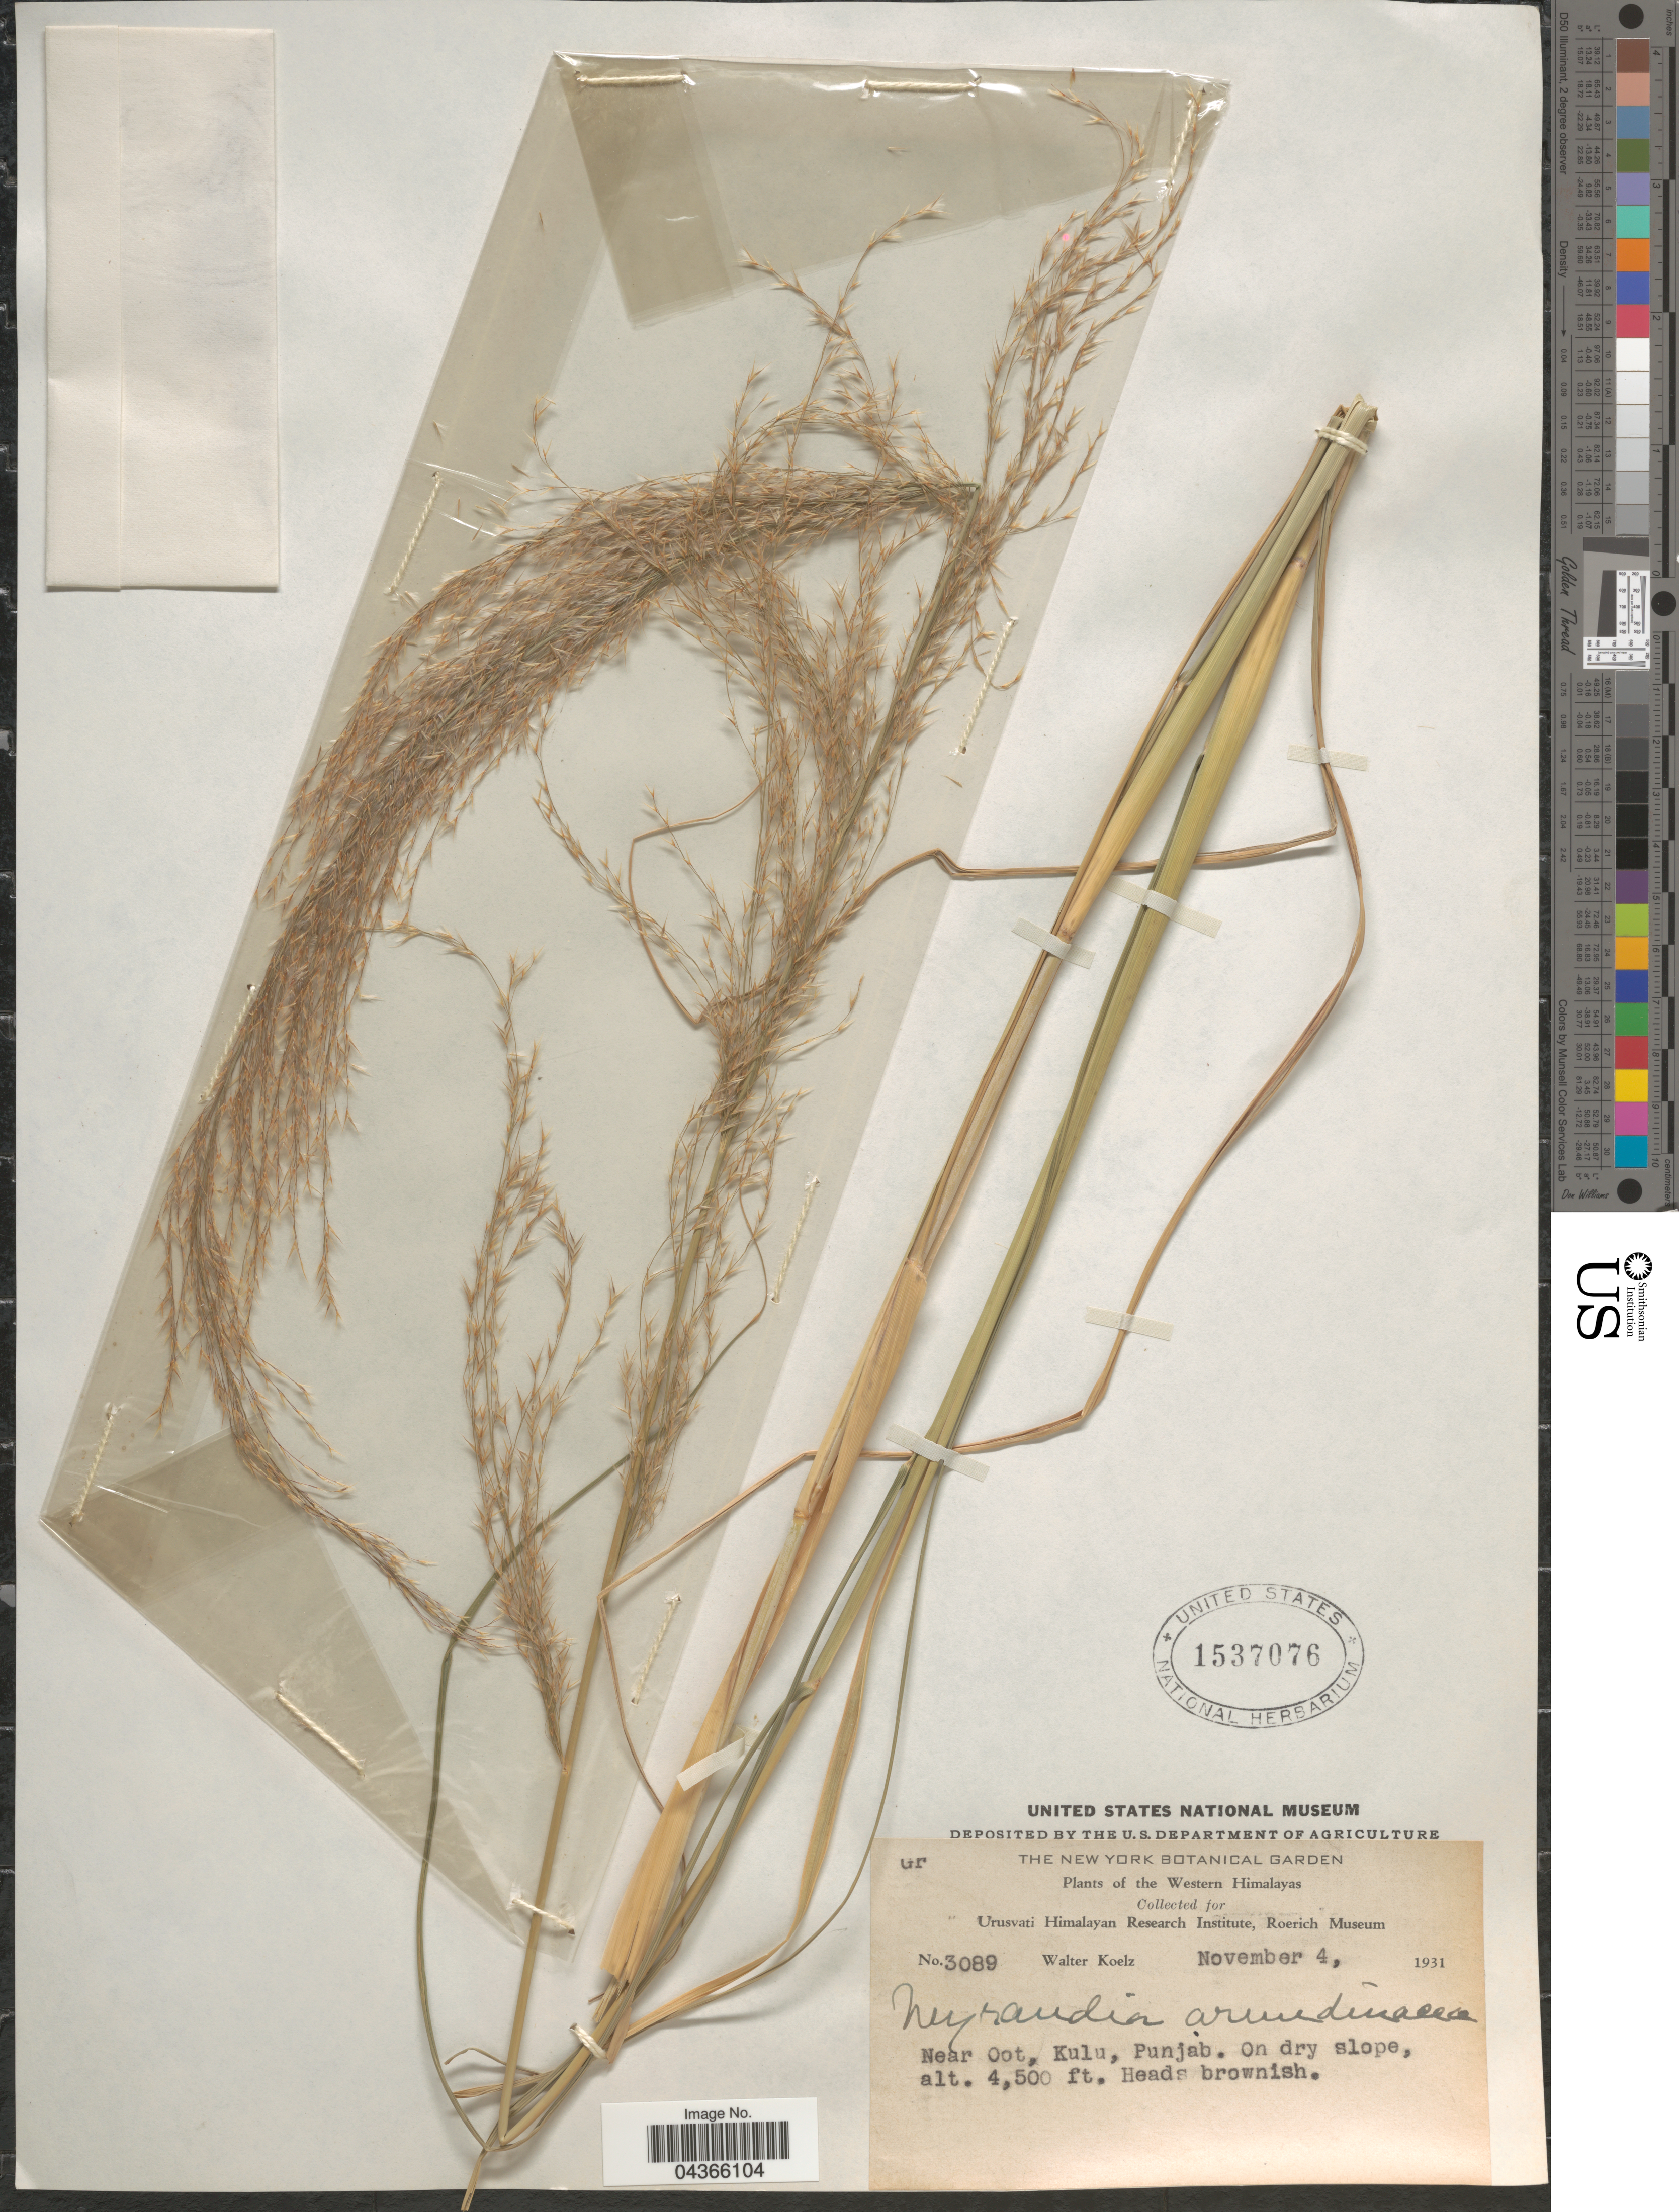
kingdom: Plantae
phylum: Tracheophyta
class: Liliopsida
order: Poales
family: Poaceae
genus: Neyraudia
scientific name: Neyraudia arundinacea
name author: (L.) Henr.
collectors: W. N. Koelz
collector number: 3089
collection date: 1931-11-04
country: India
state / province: Himachal Pradesh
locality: The Western Himalayas. Near Oot, Kulu. On dry slope.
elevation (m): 1372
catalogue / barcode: US 1537076